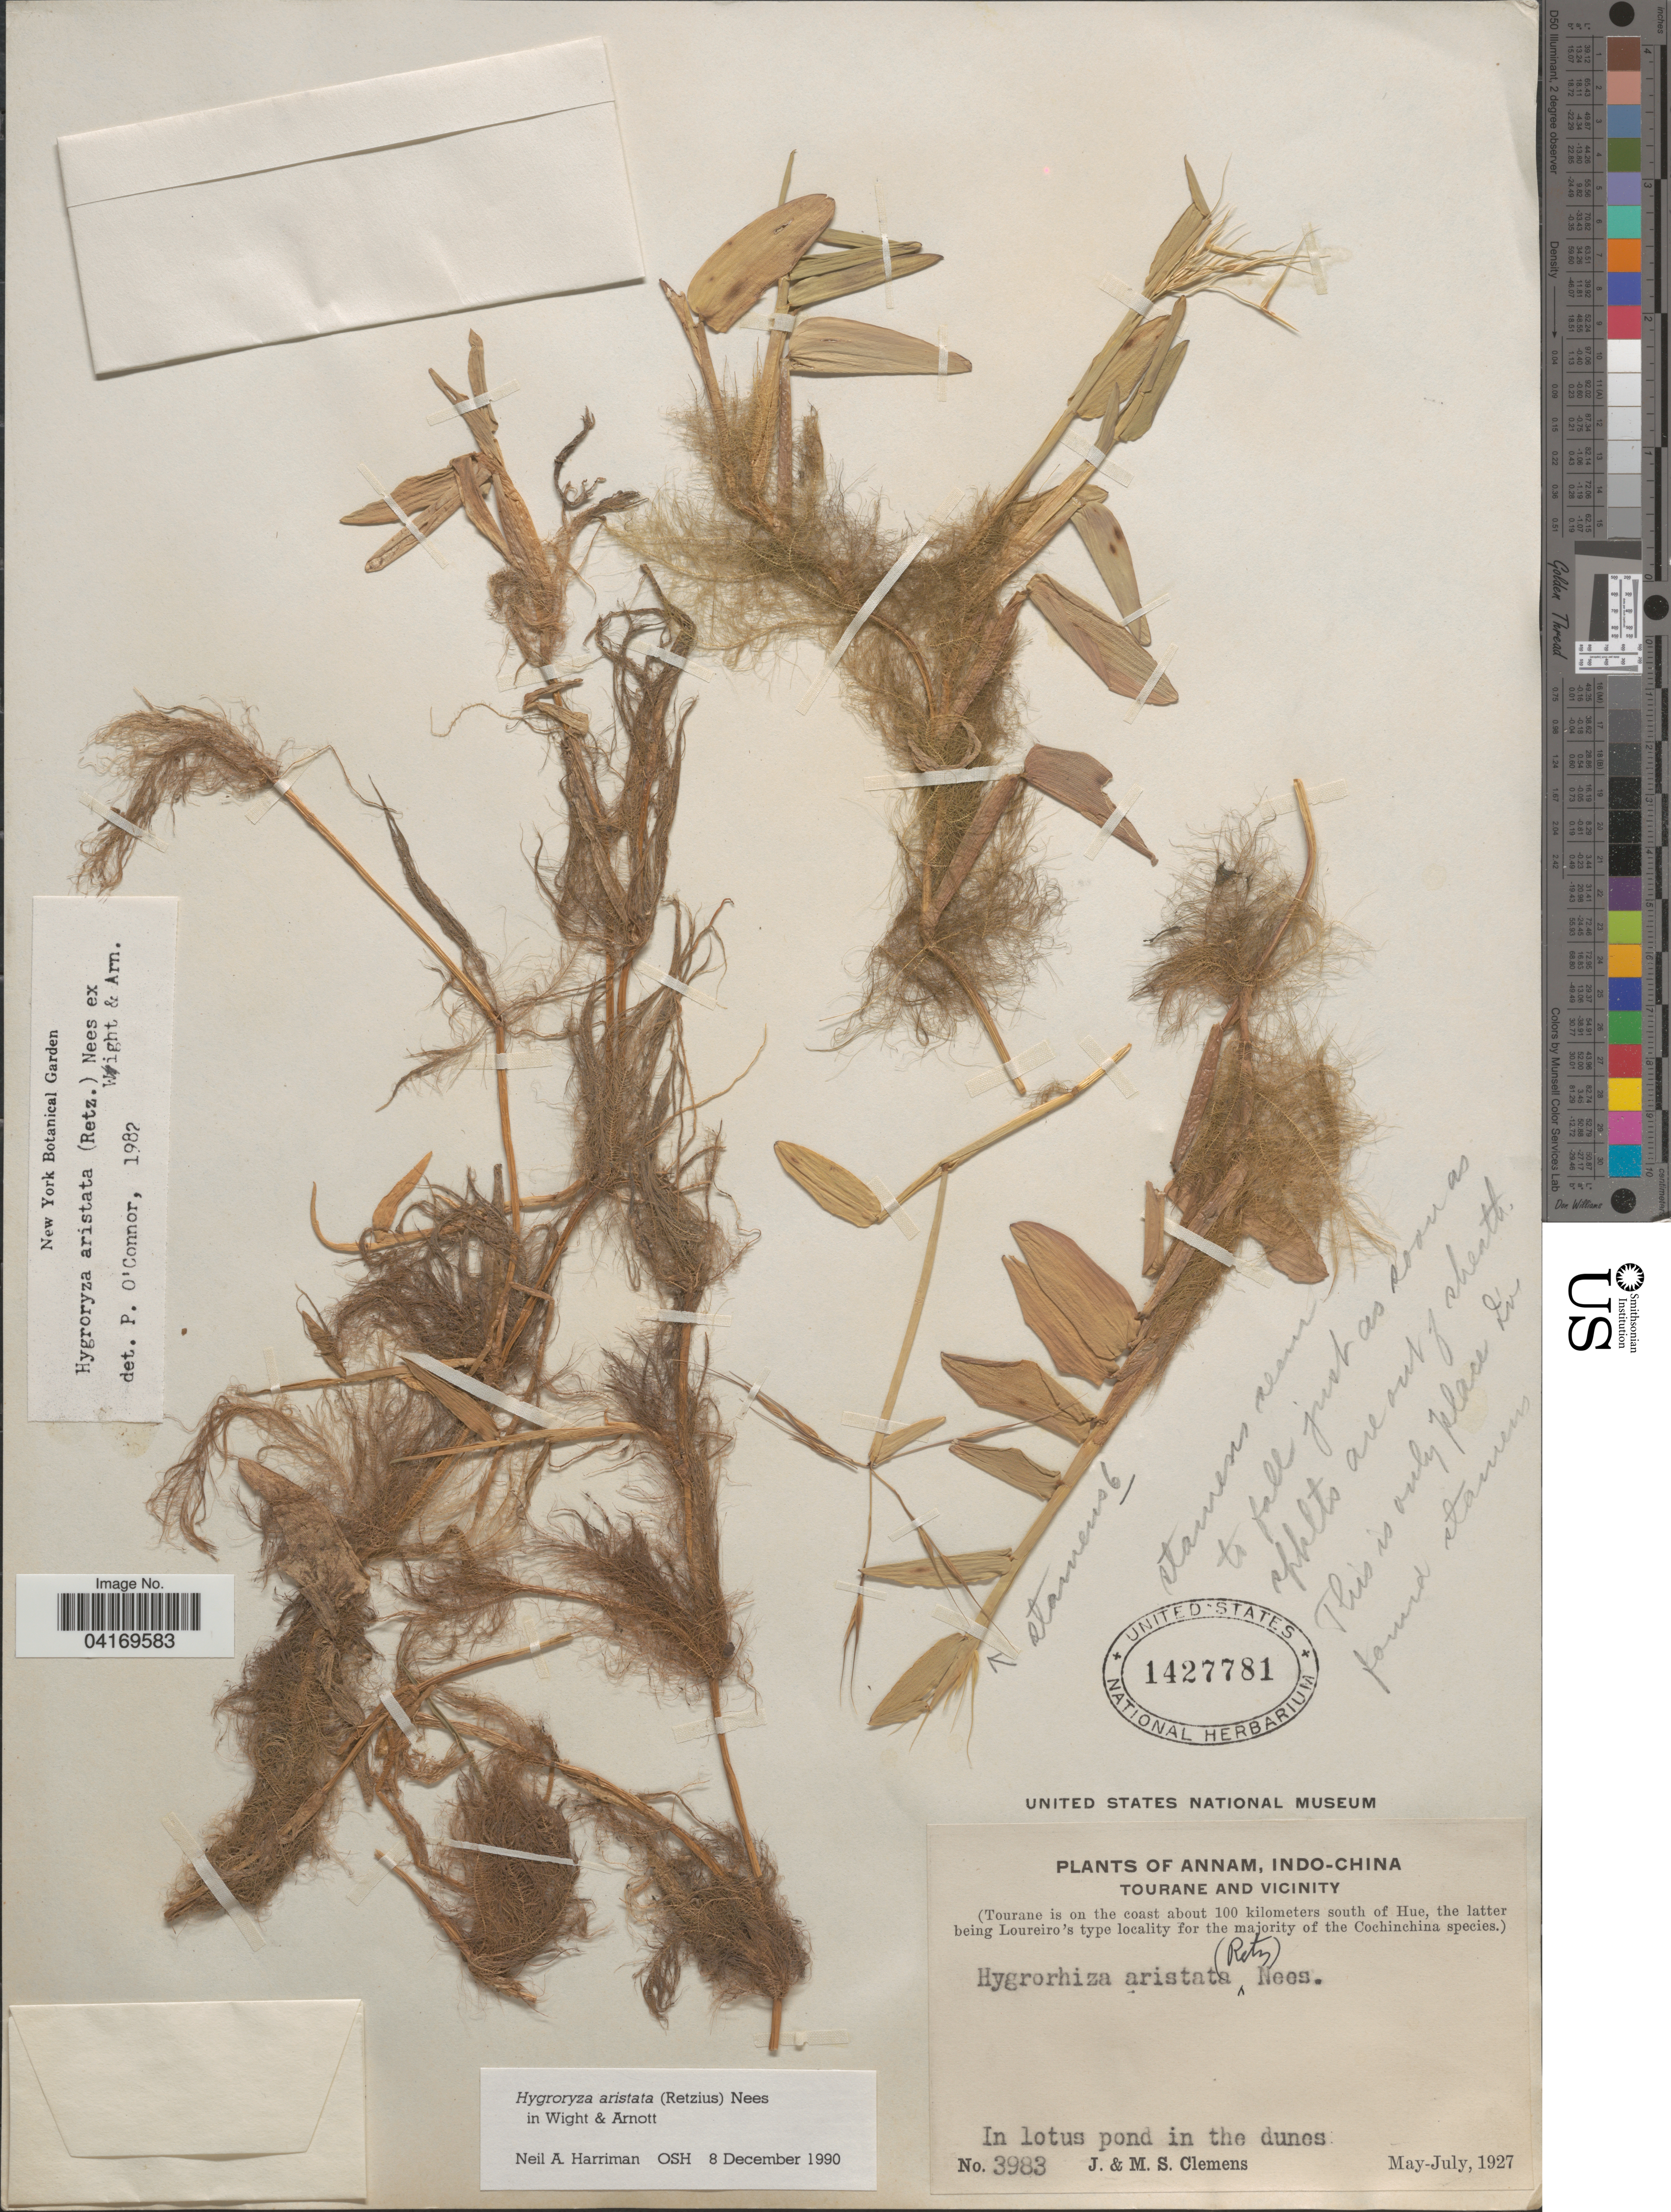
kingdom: Plantae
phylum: Tracheophyta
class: Liliopsida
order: Poales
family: Poaceae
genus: Hygroryza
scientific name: Hygroryza aristata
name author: (Retz.) Nees ex Wright & Arn.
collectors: J. Clemens & M. S. Clemens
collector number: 3989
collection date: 1927-05/1927-07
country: Vietnam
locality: Annam, Indo-China. Tourane and vicinity. (Tourane is on the coast about 100 kilometers south of Hue).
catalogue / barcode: US 1427781